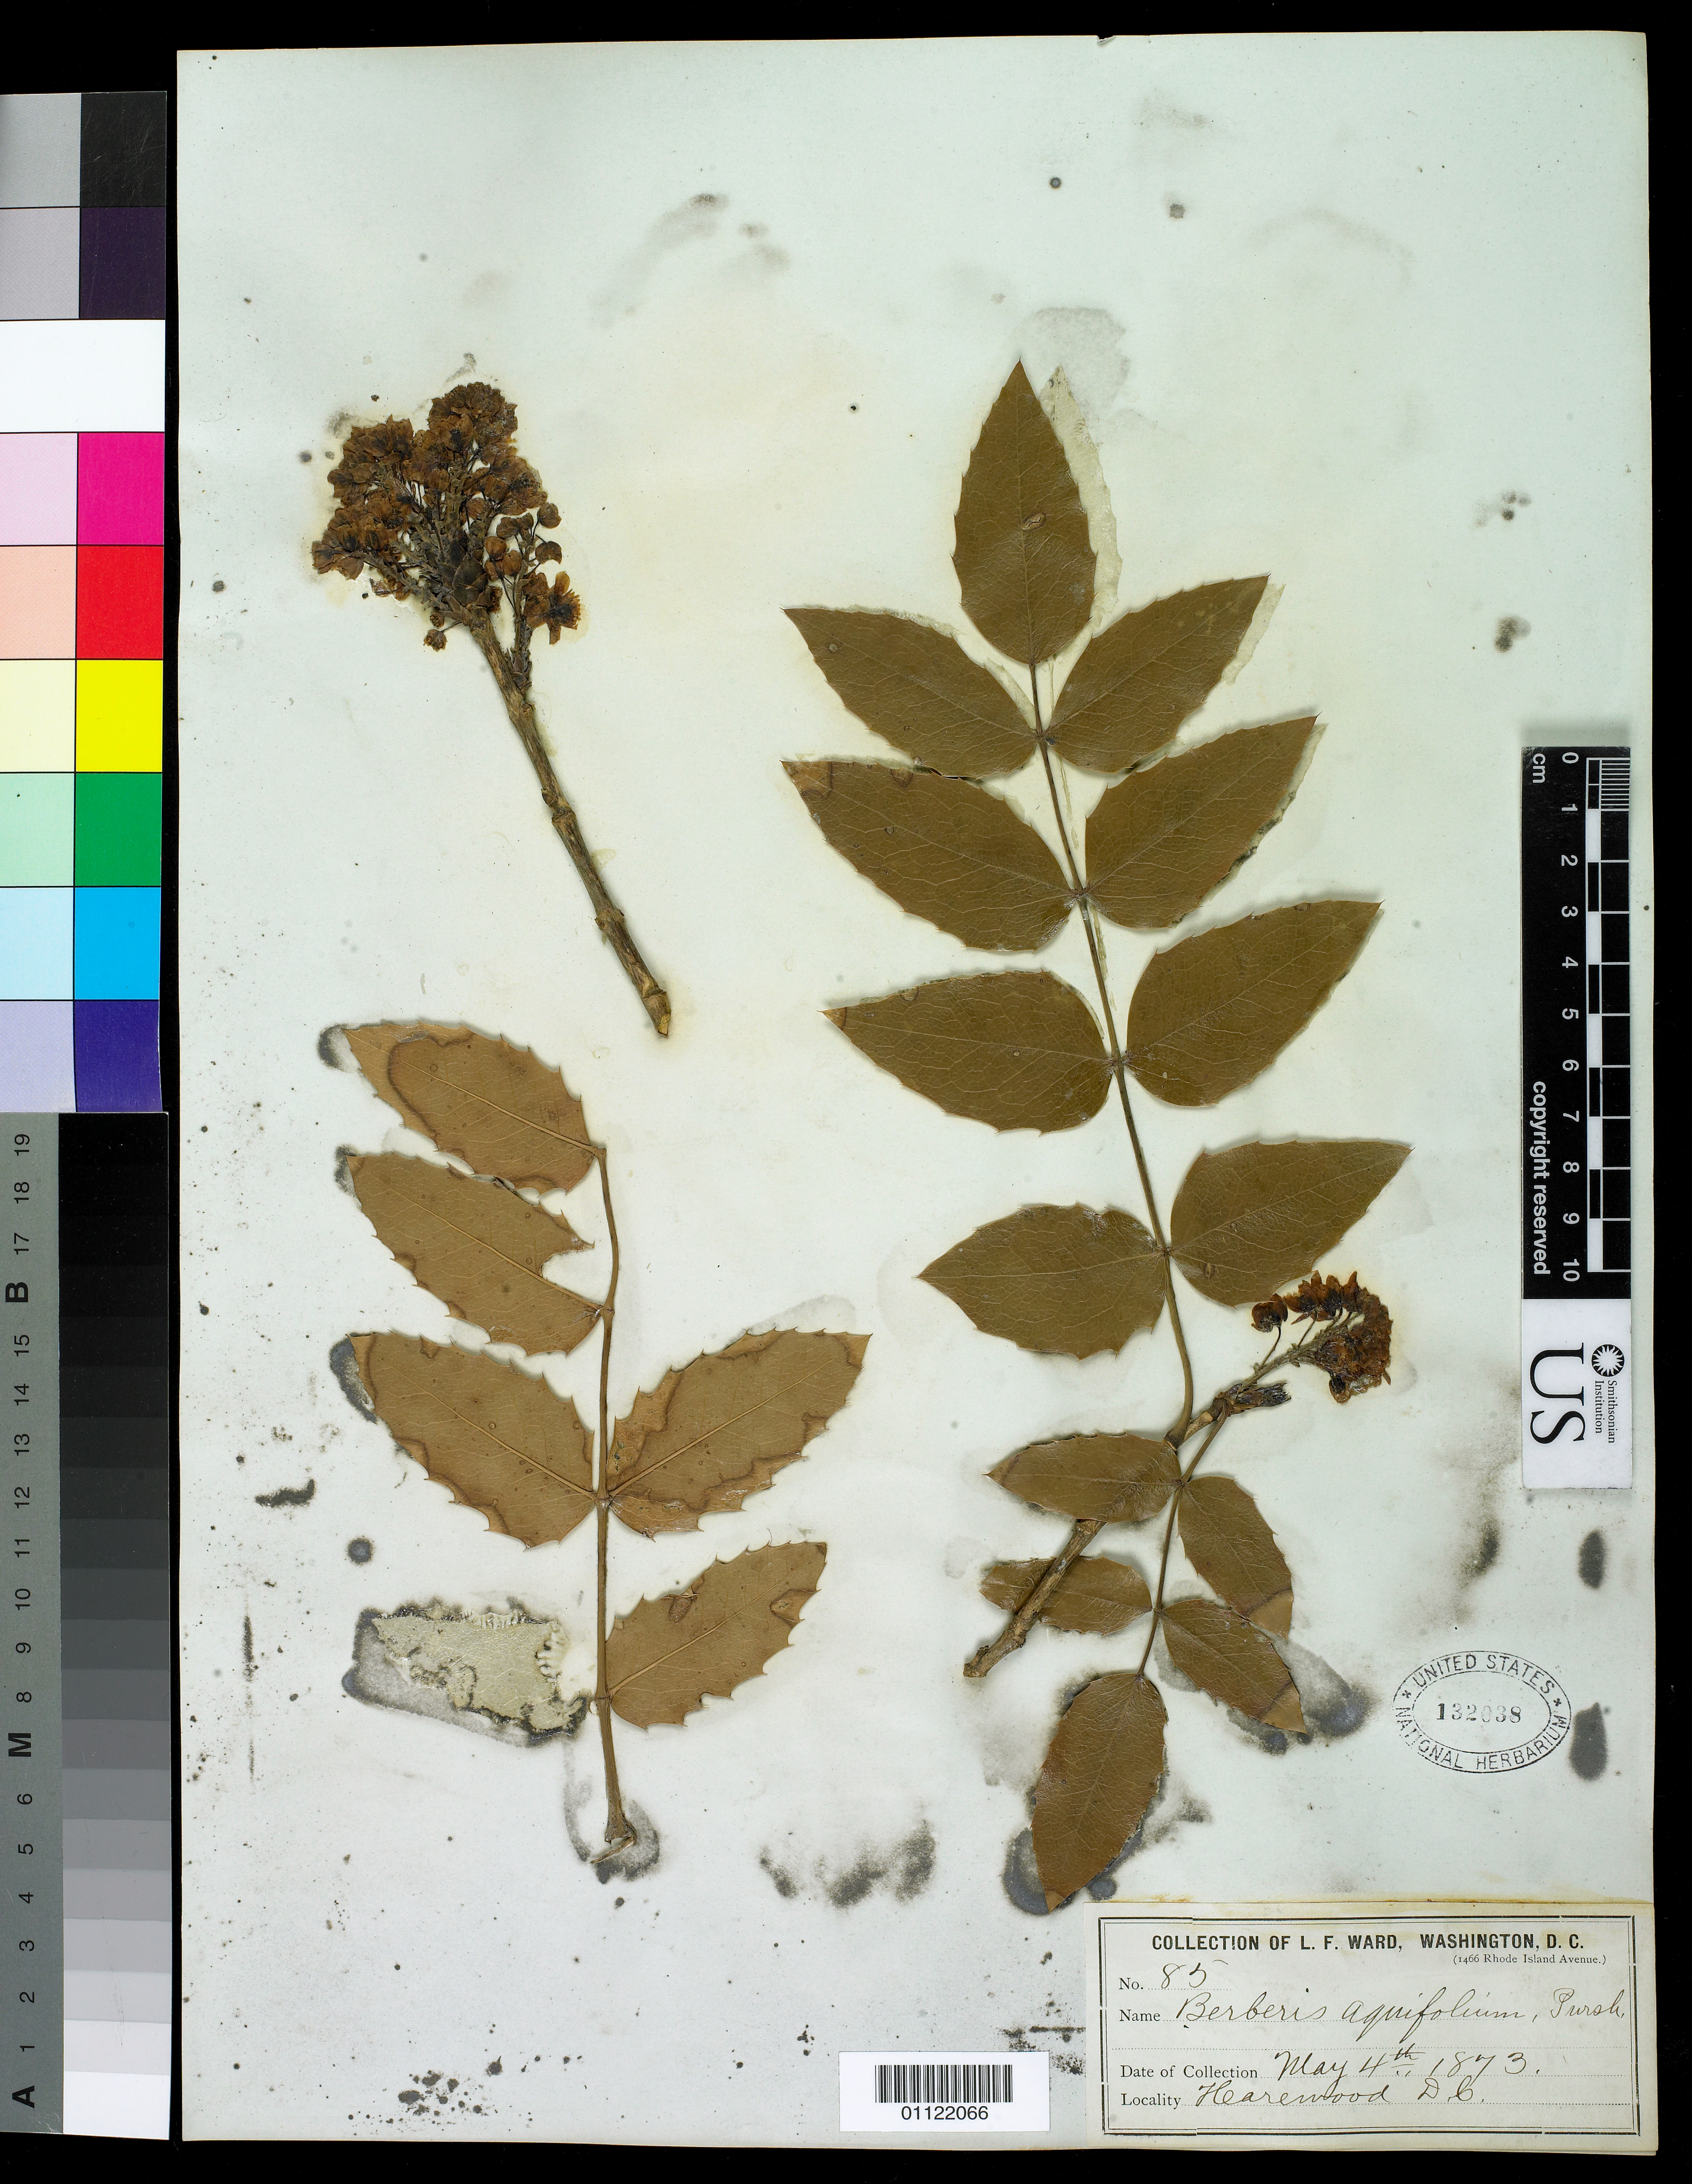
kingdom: Plantae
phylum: Tracheophyta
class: Magnoliopsida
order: Ranunculales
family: Berberidaceae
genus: Berberis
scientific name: Berberis aquifolium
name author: Pursh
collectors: L. F. Ward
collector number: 85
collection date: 1873-05-04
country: United States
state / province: District of Columbia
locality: Hearewood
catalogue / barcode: US 132038